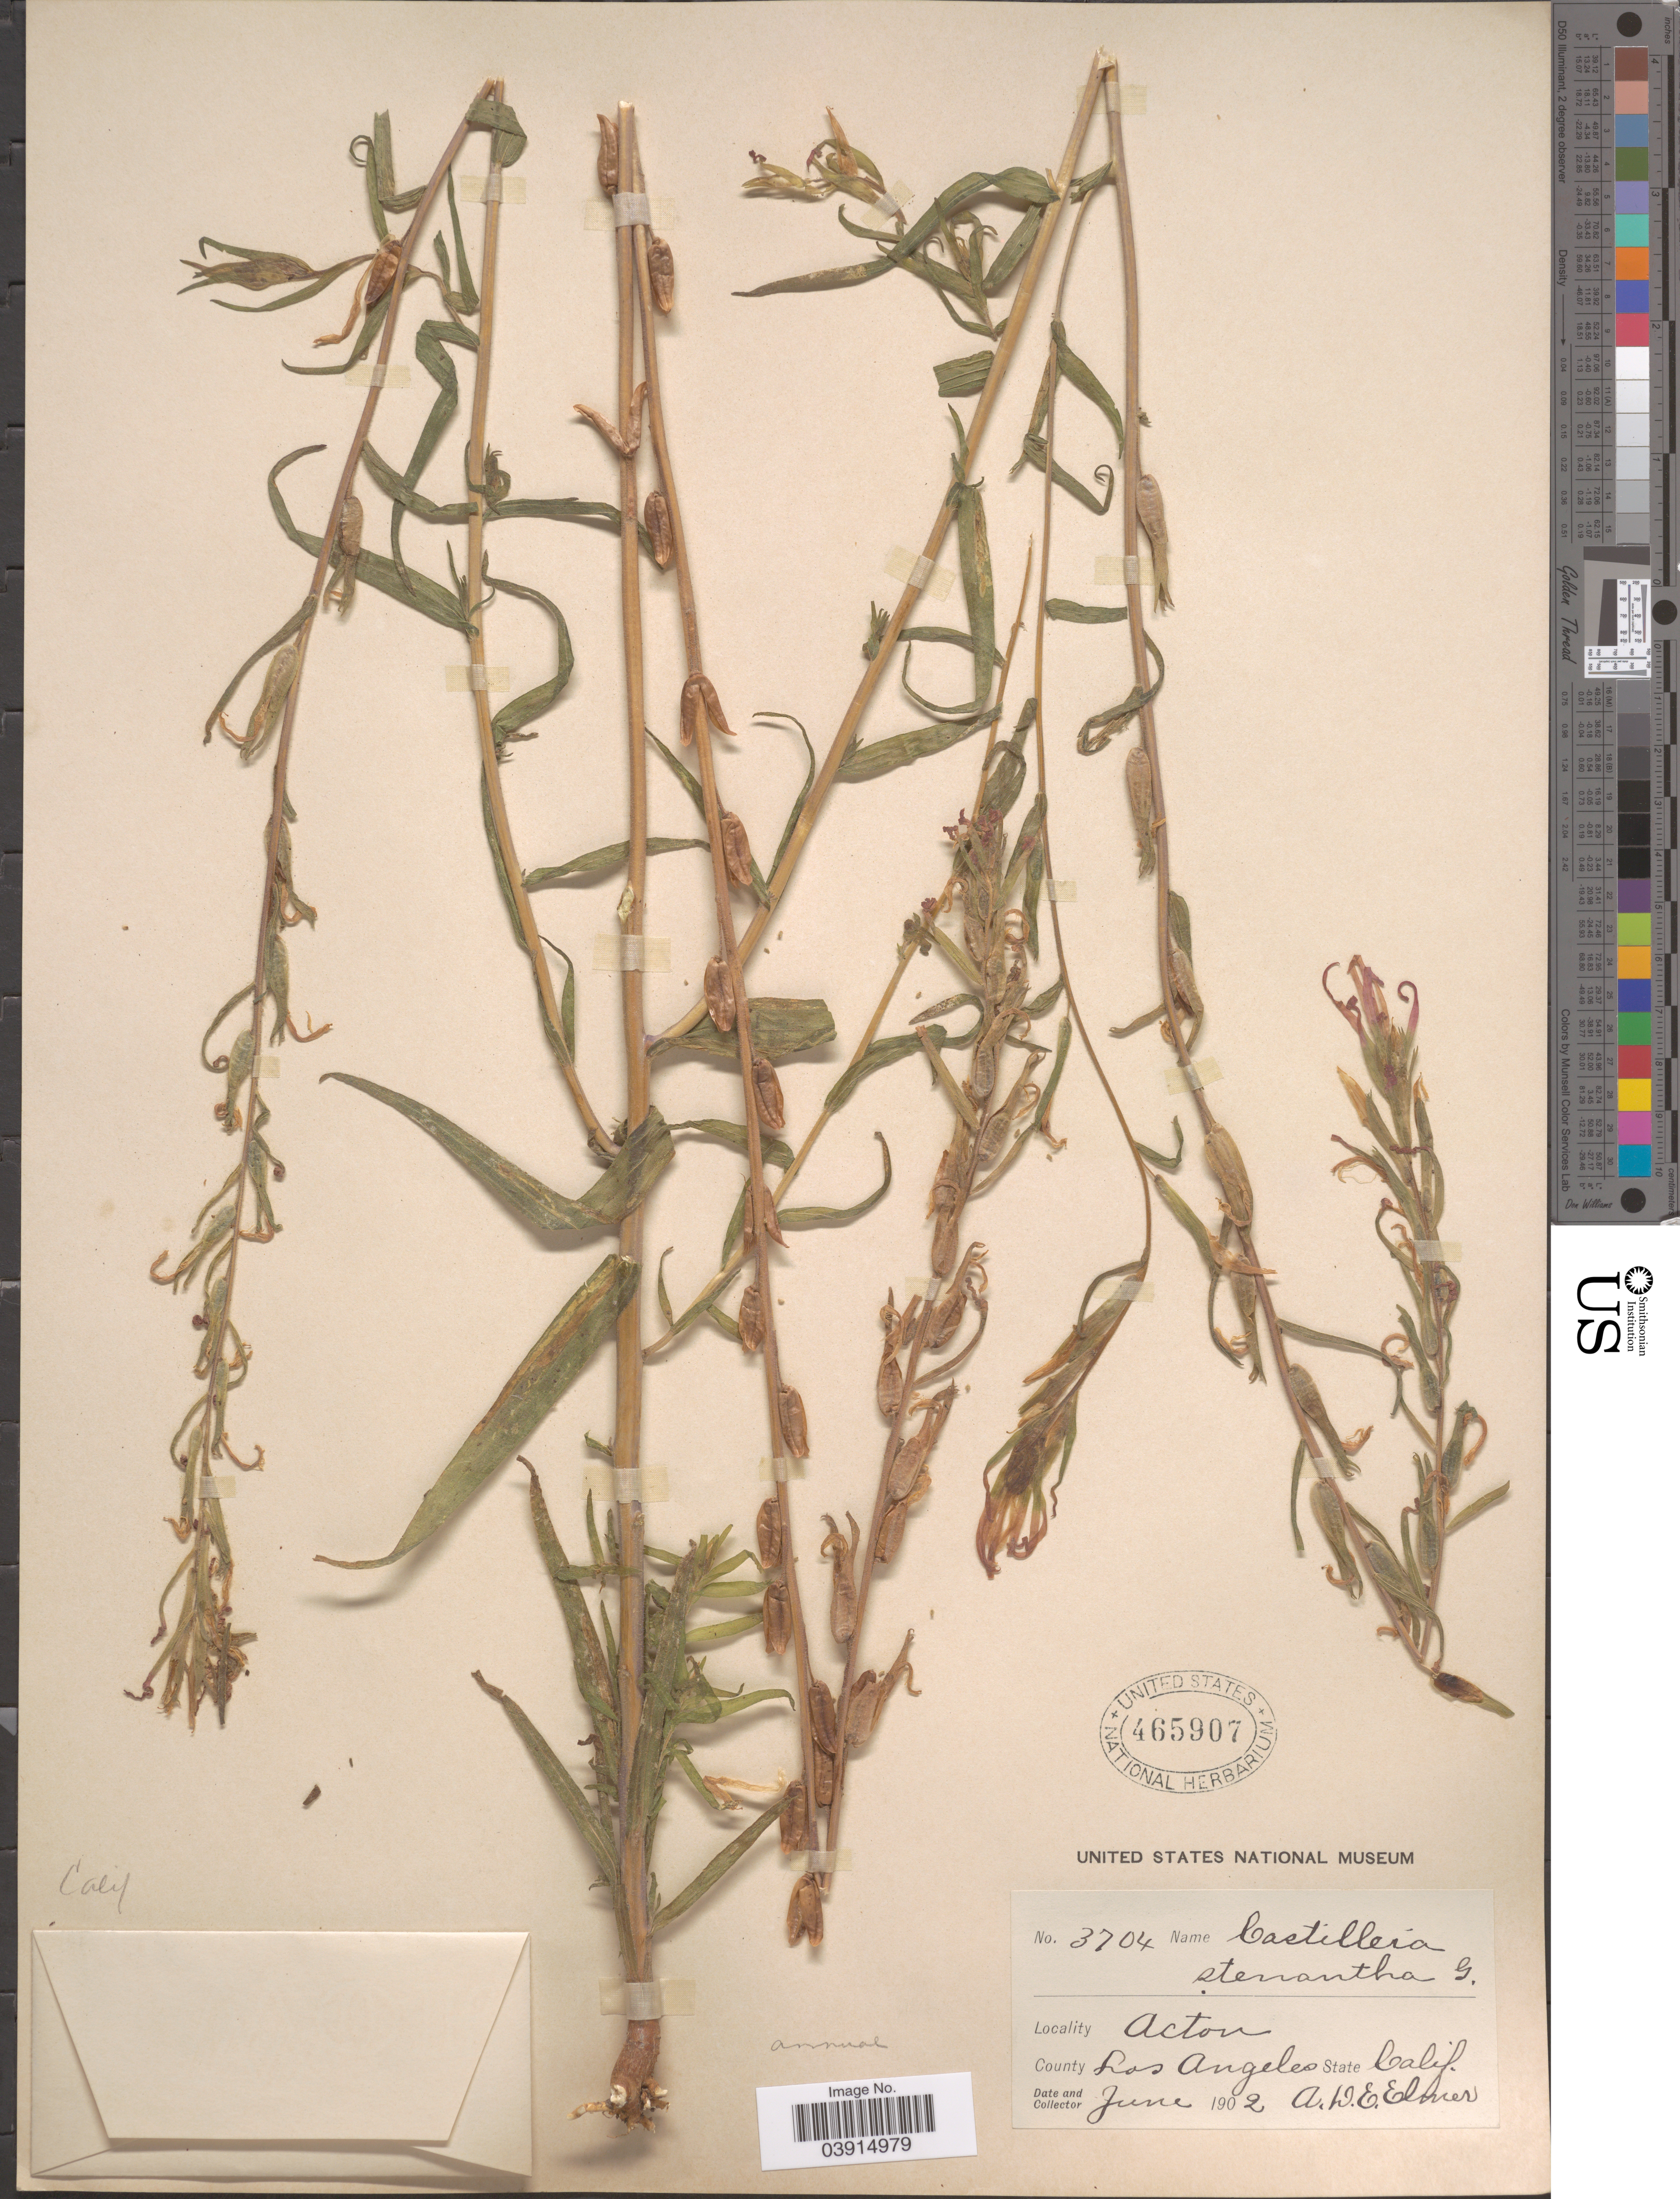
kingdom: Plantae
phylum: Tracheophyta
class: Magnoliopsida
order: Lamiales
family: Orobanchaceae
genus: Castilleja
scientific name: Castilleja sp.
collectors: A. D. E. Elmer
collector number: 3704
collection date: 1902-06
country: United States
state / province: California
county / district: Los Angeles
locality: Acton. County Los Angeles.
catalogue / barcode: US 465907